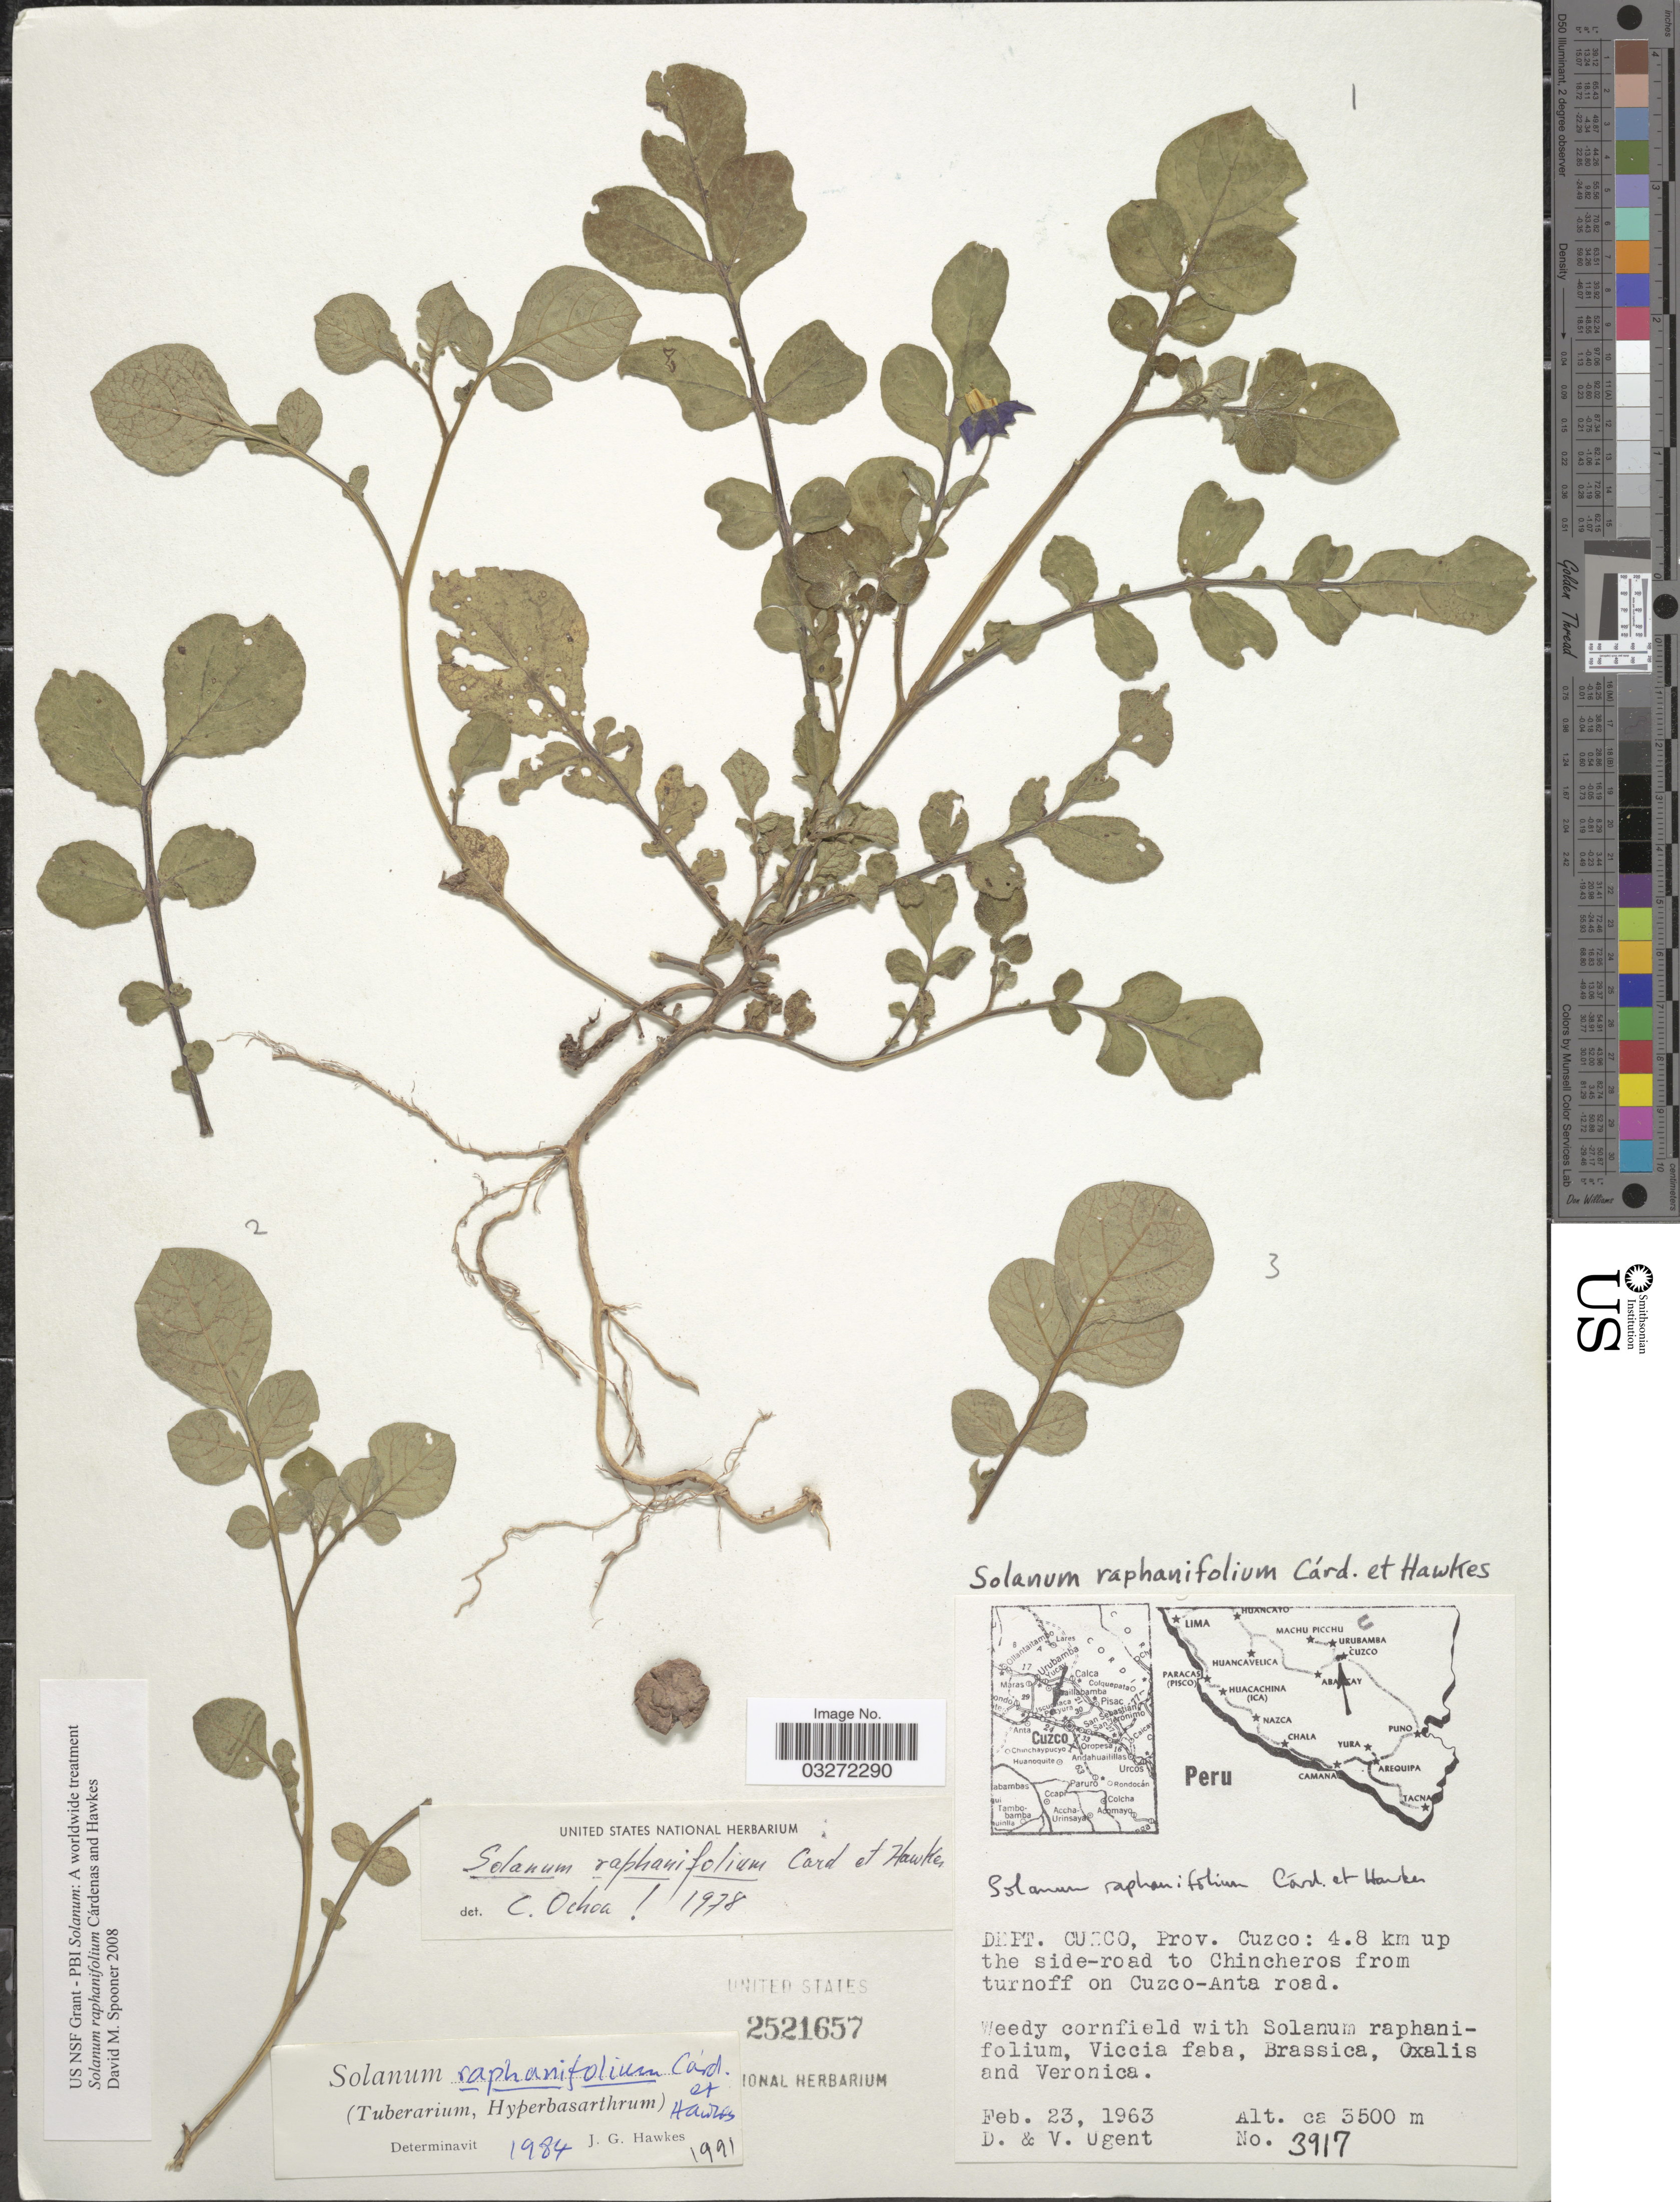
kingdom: Plantae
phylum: Tracheophyta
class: Magnoliopsida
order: Solanales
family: Solanaceae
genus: Solanum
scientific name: Solanum raphanifolium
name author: Cárdenas & Hawkes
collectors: D. Ugent & V. Ugent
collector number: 3917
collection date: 1963-02-23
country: Peru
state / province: Cusco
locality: Dept. Cuzco, Prov. Cuzco: 4.8 km up the side-road to Chincheros from turnoff on Cuzco-Anta road.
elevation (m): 3500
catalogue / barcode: US 2521657